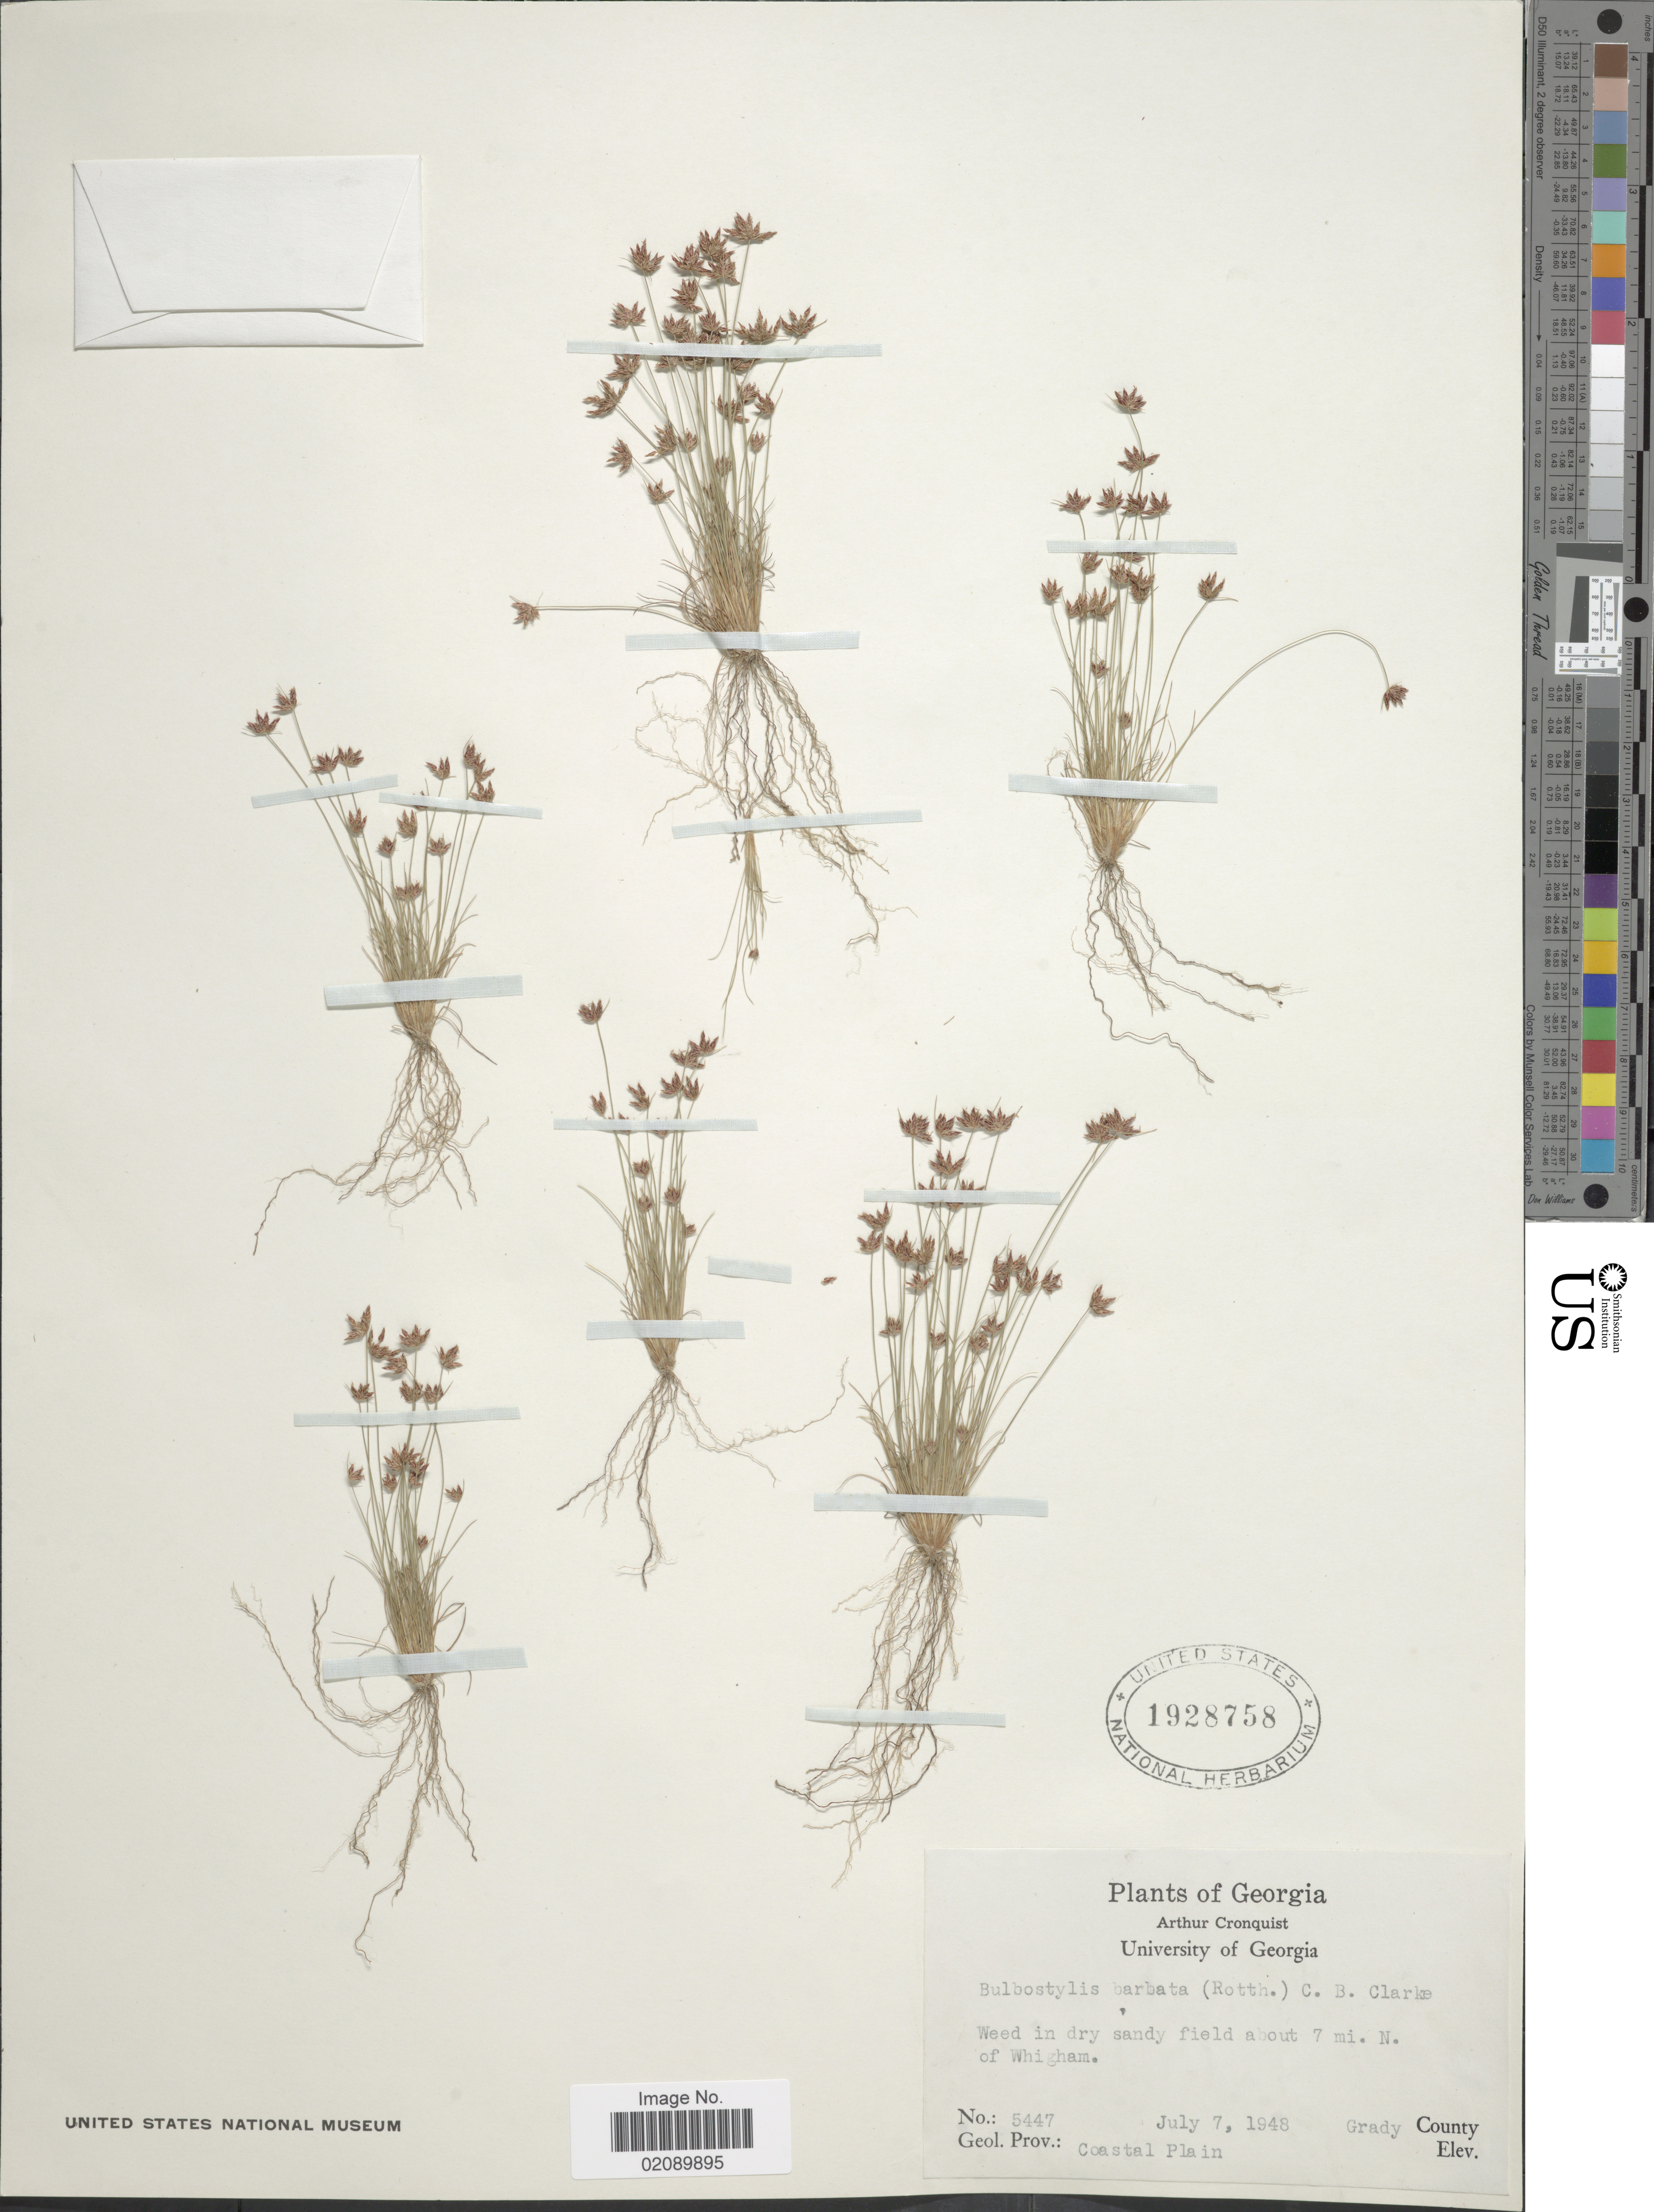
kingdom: Plantae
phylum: Tracheophyta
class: Liliopsida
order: Poales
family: Cyperaceae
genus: Bulbostylis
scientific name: Bulbostylis barbata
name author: (Rottb.) C.B. Clarke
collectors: A. J. Cronquist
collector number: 5447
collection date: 1948-07-07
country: United States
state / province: Georgia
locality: Weed in dry sandy field about 7 mi. N. of Whigman. Grady County. Geol. Prov.: Coastal Plain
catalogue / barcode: US 1928758